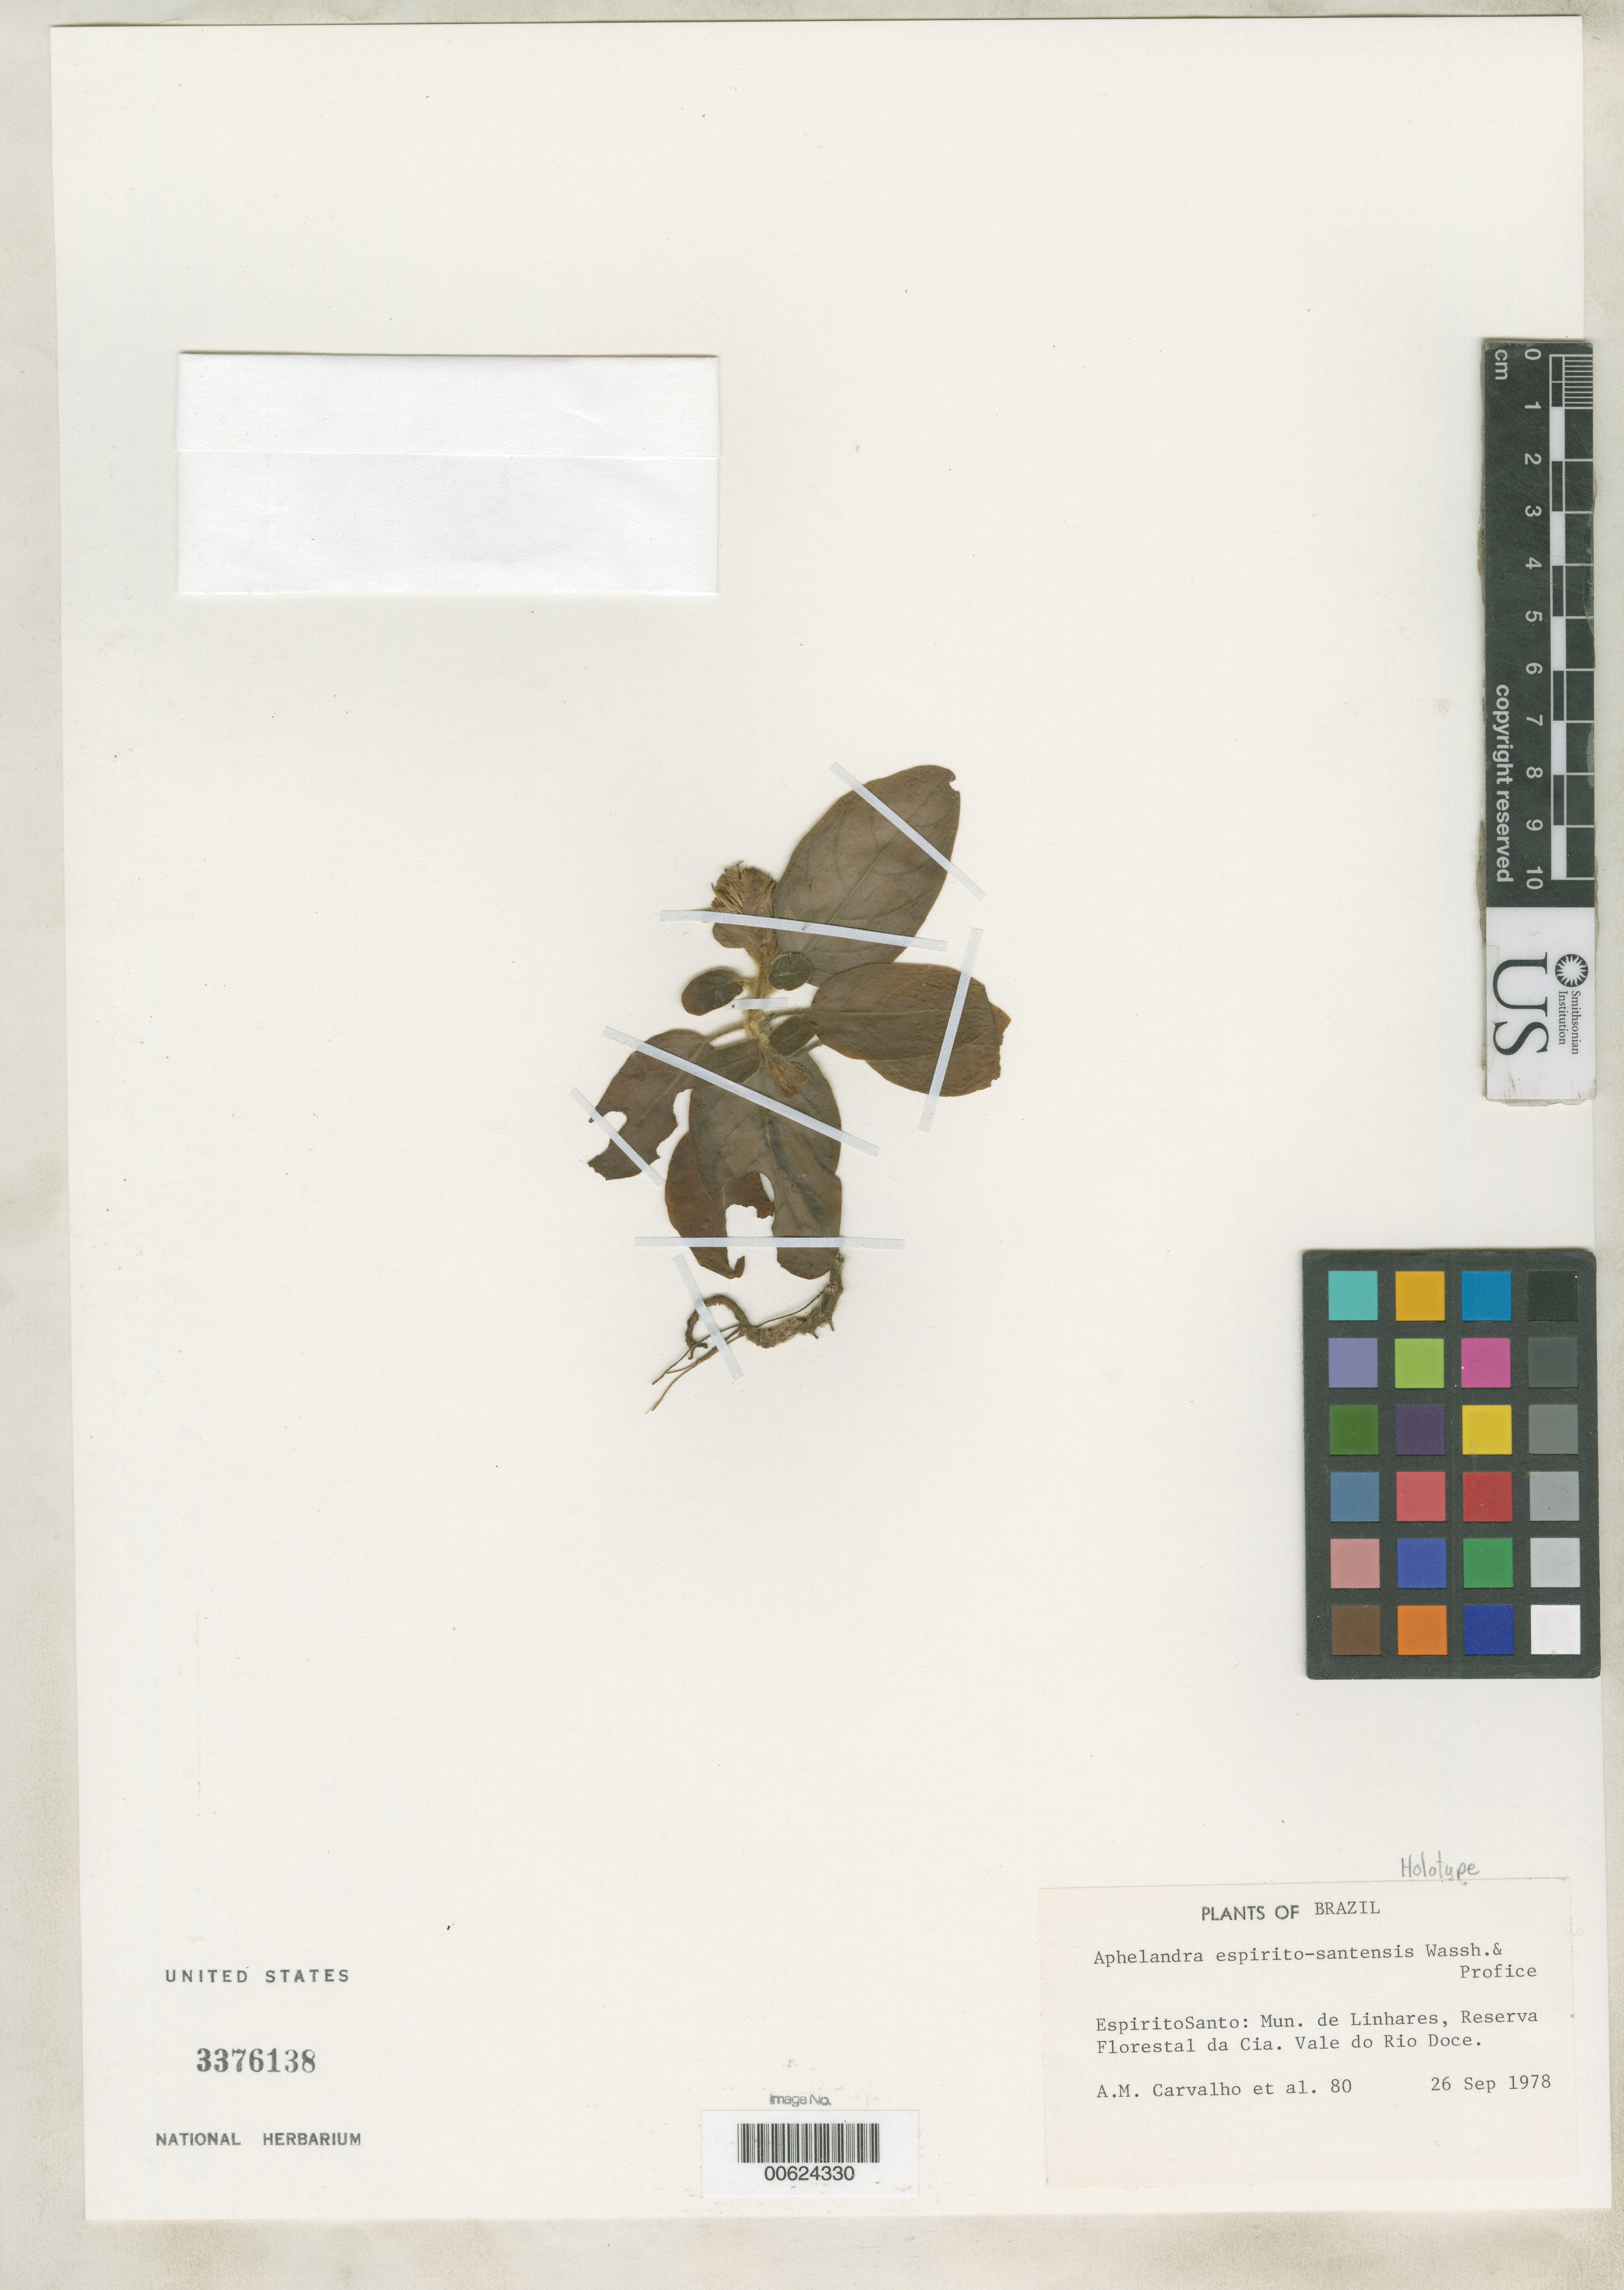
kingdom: Plantae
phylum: Tracheophyta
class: Magnoliopsida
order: Lamiales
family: Acanthaceae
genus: Aphelandra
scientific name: Aphelandra espirito-santensis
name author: Wassh. & Profíce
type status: Holotype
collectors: A. M. Carvalho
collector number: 80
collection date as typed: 26 Sep 1978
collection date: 1978-09-26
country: Brazil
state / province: Espírito Santo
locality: Linhares Mun., Reserva Florestal da Cia, Vale do Rio Doce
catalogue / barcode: US 3376138